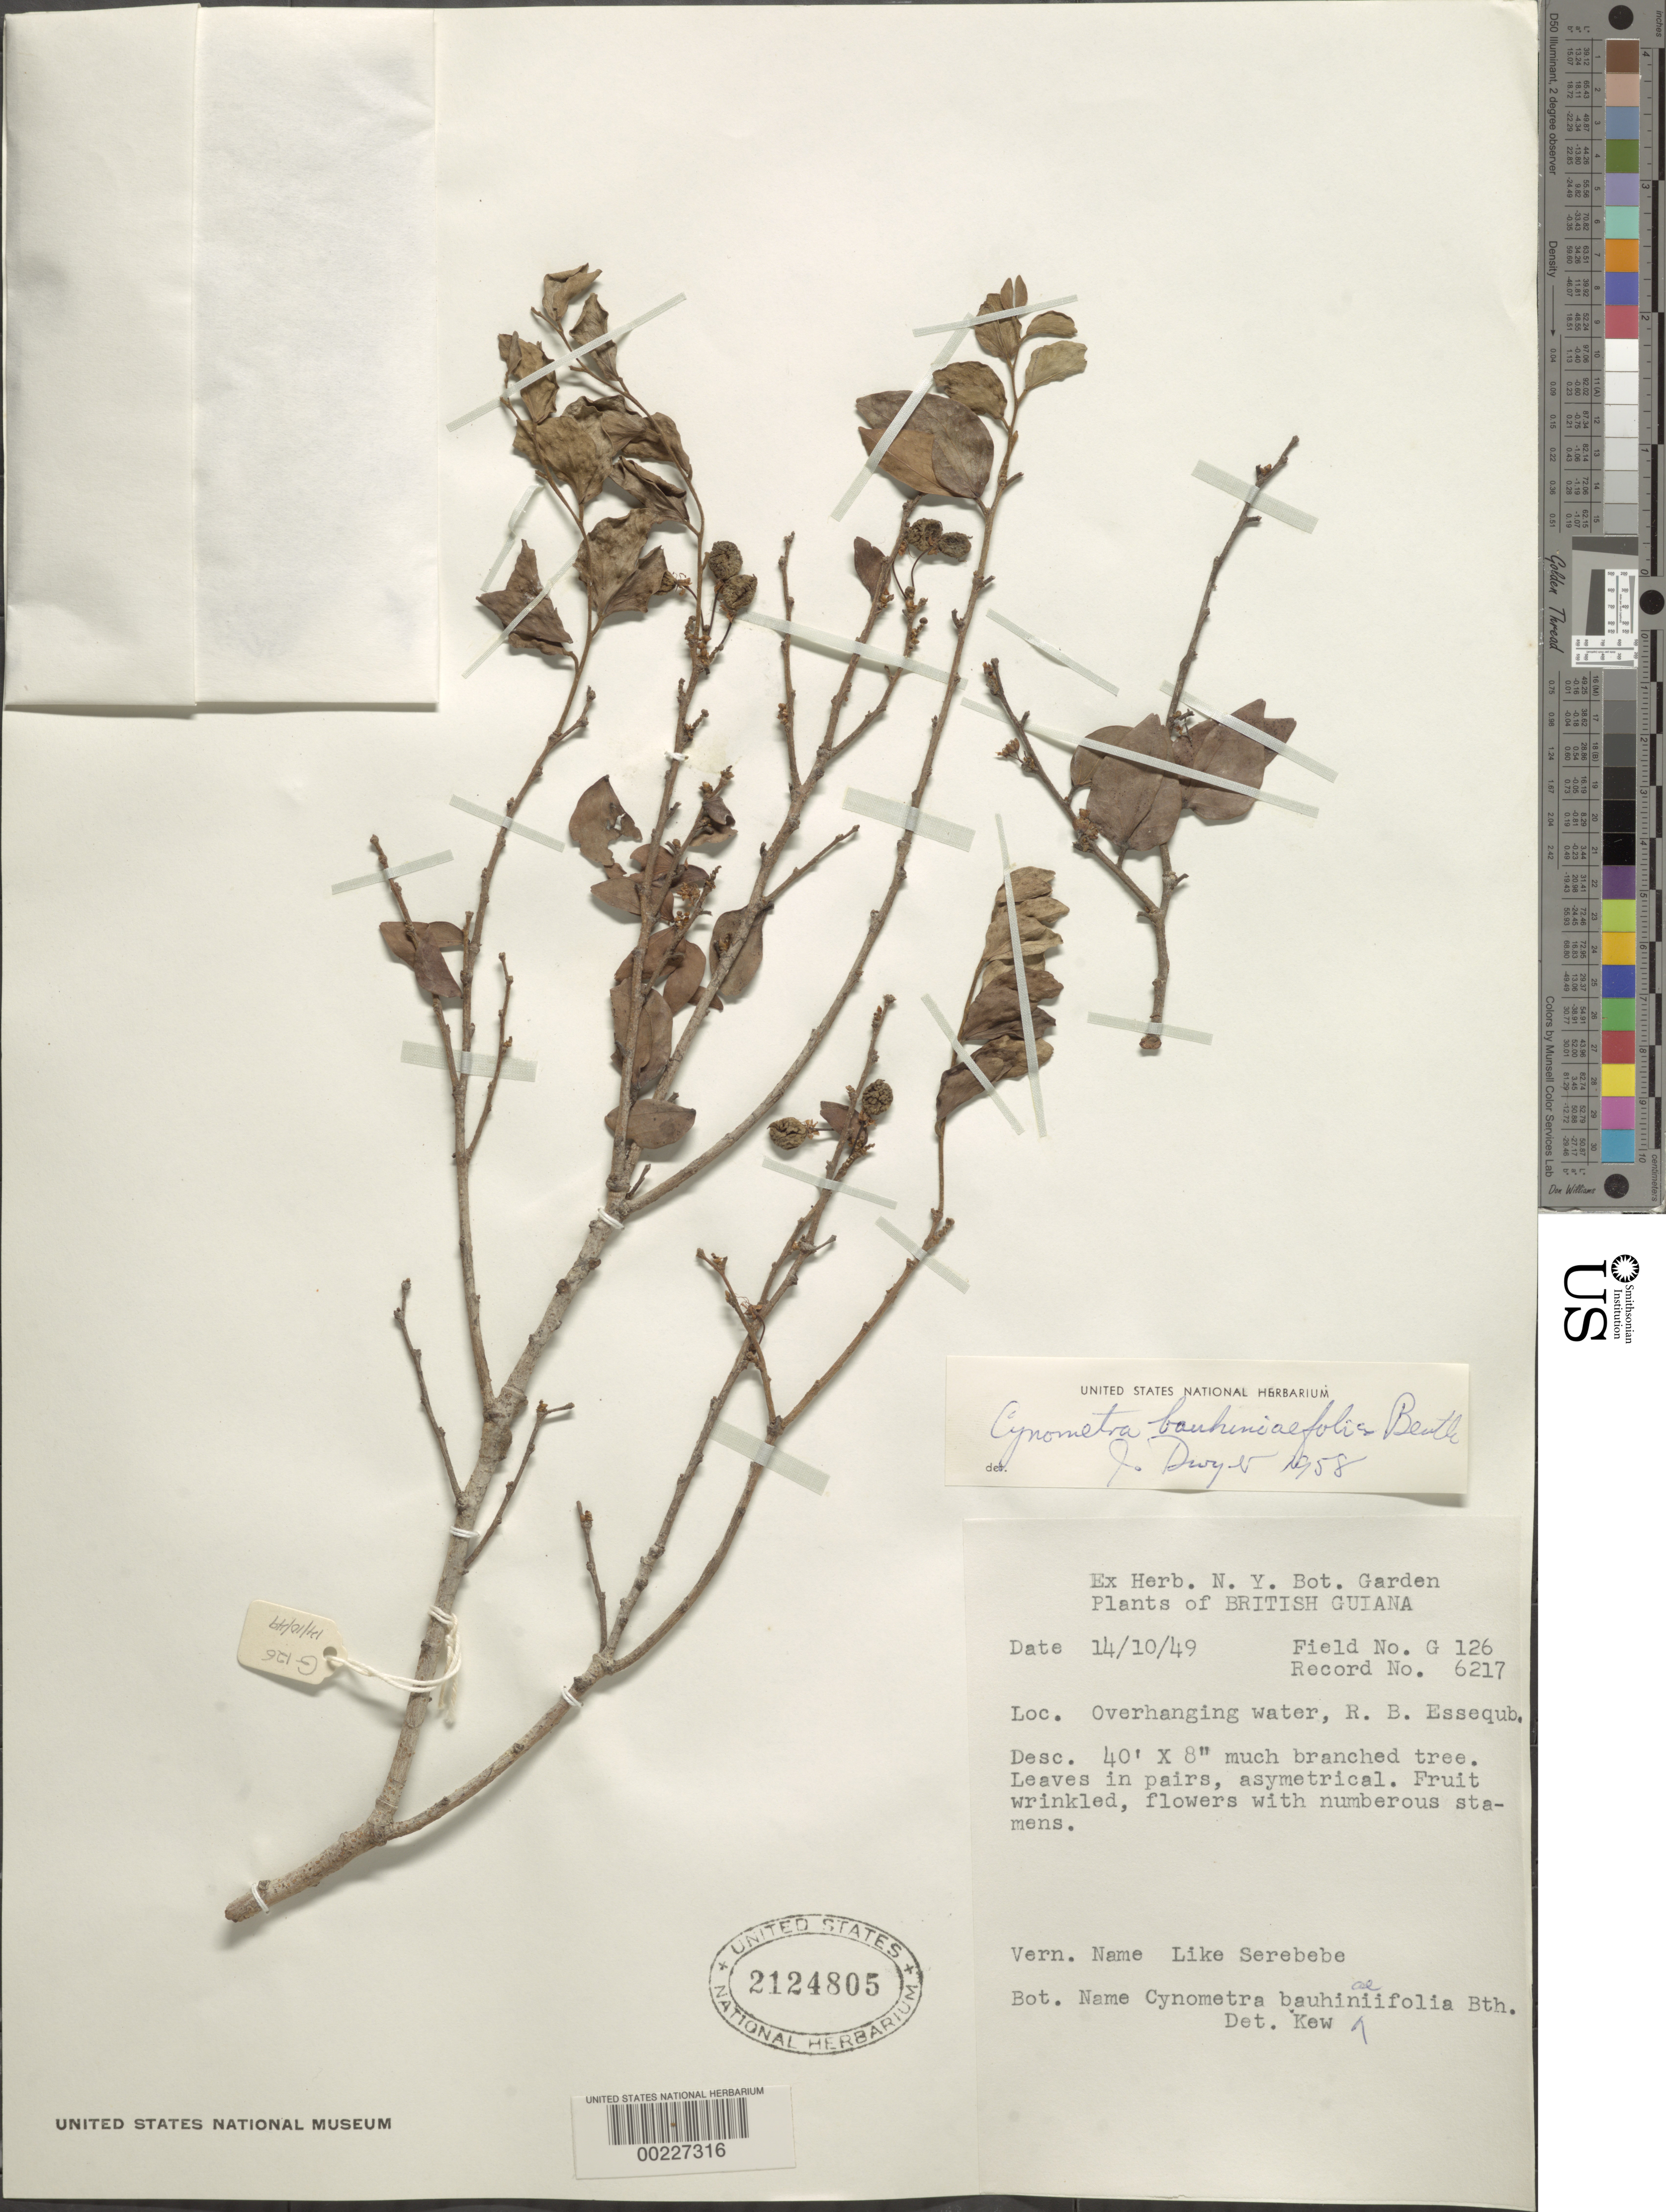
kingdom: Plantae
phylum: Tracheophyta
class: Magnoliopsida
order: Fabales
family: Fabaceae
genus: Cynometra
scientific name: Cynometra bauhiniifolia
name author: Benth.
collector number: G 126 / 6217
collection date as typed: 14 Oct 1949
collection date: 1949-10-14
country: Guyana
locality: R.b. essequb.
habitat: Overhanging water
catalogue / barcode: US 2124805